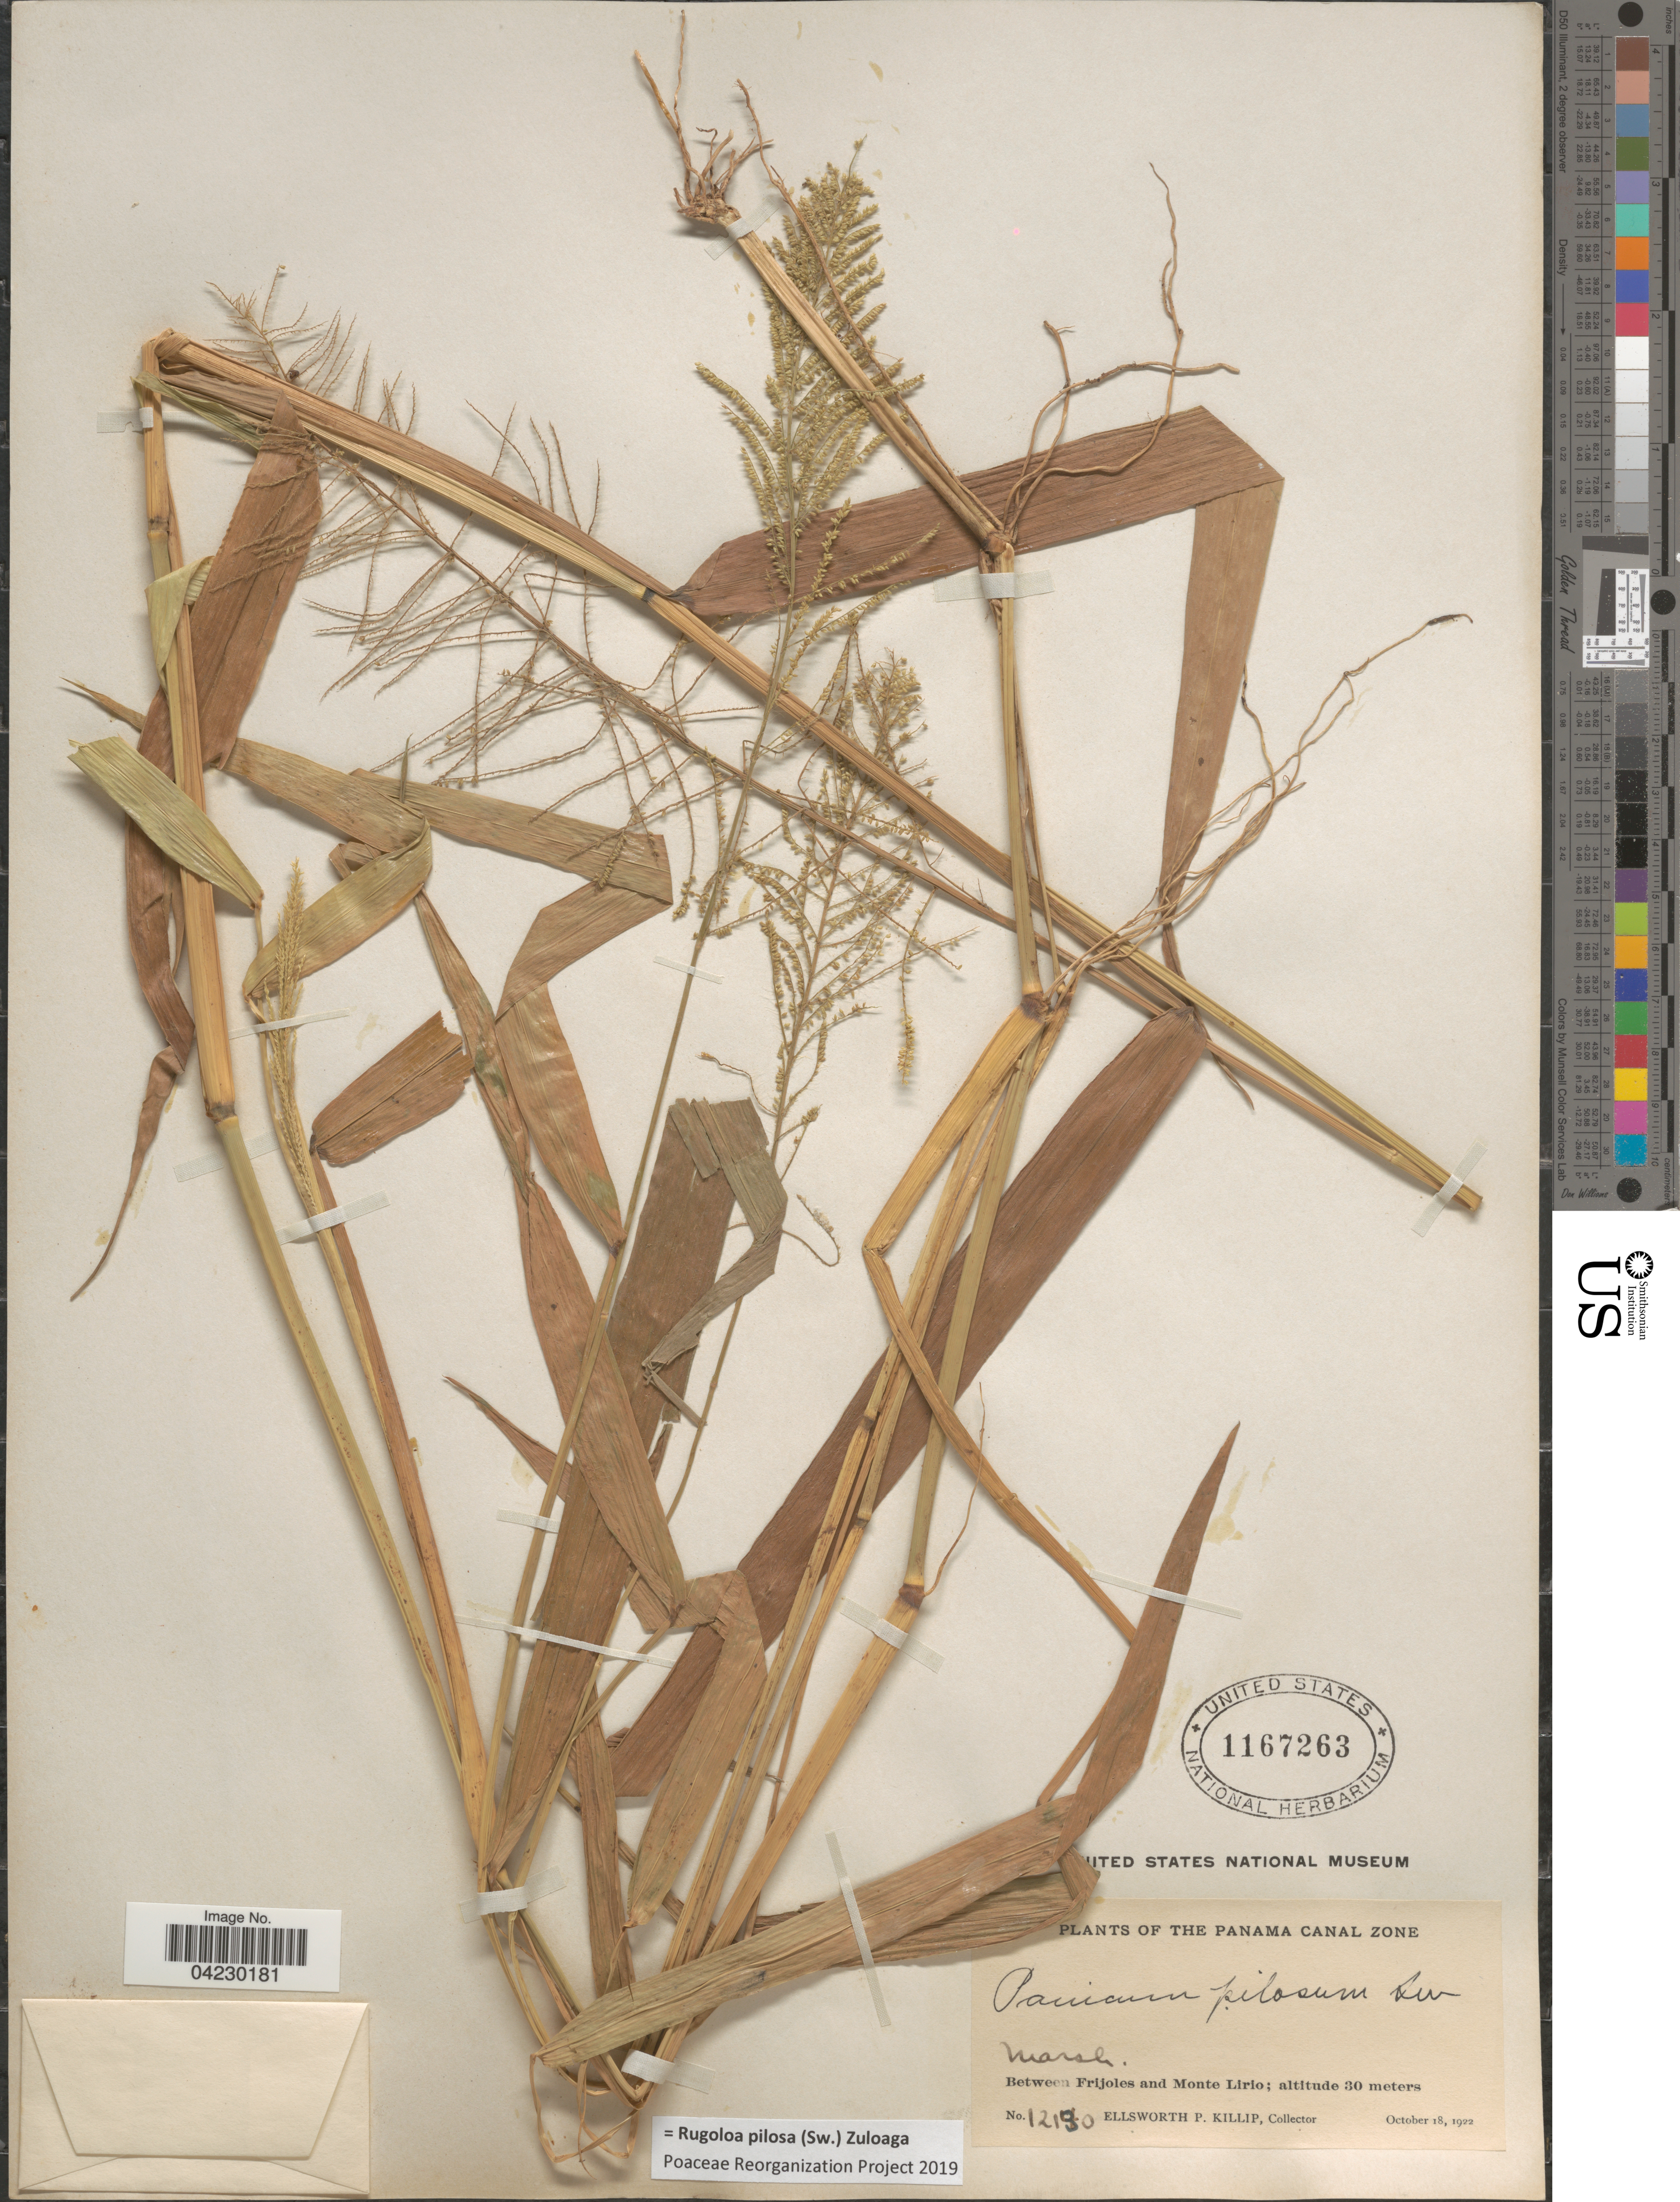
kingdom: Plantae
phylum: Tracheophyta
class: Liliopsida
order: Poales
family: Poaceae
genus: Rugoloa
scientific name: Rugoloa pilosa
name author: (Sw.) Zuloaga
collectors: E. P. Killip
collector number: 12190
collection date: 1922-10-18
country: Panama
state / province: Colón / Panamá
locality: The Panama Canal Zone. Between Frijoles and Monte Lirio.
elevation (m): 30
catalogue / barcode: US 1167263